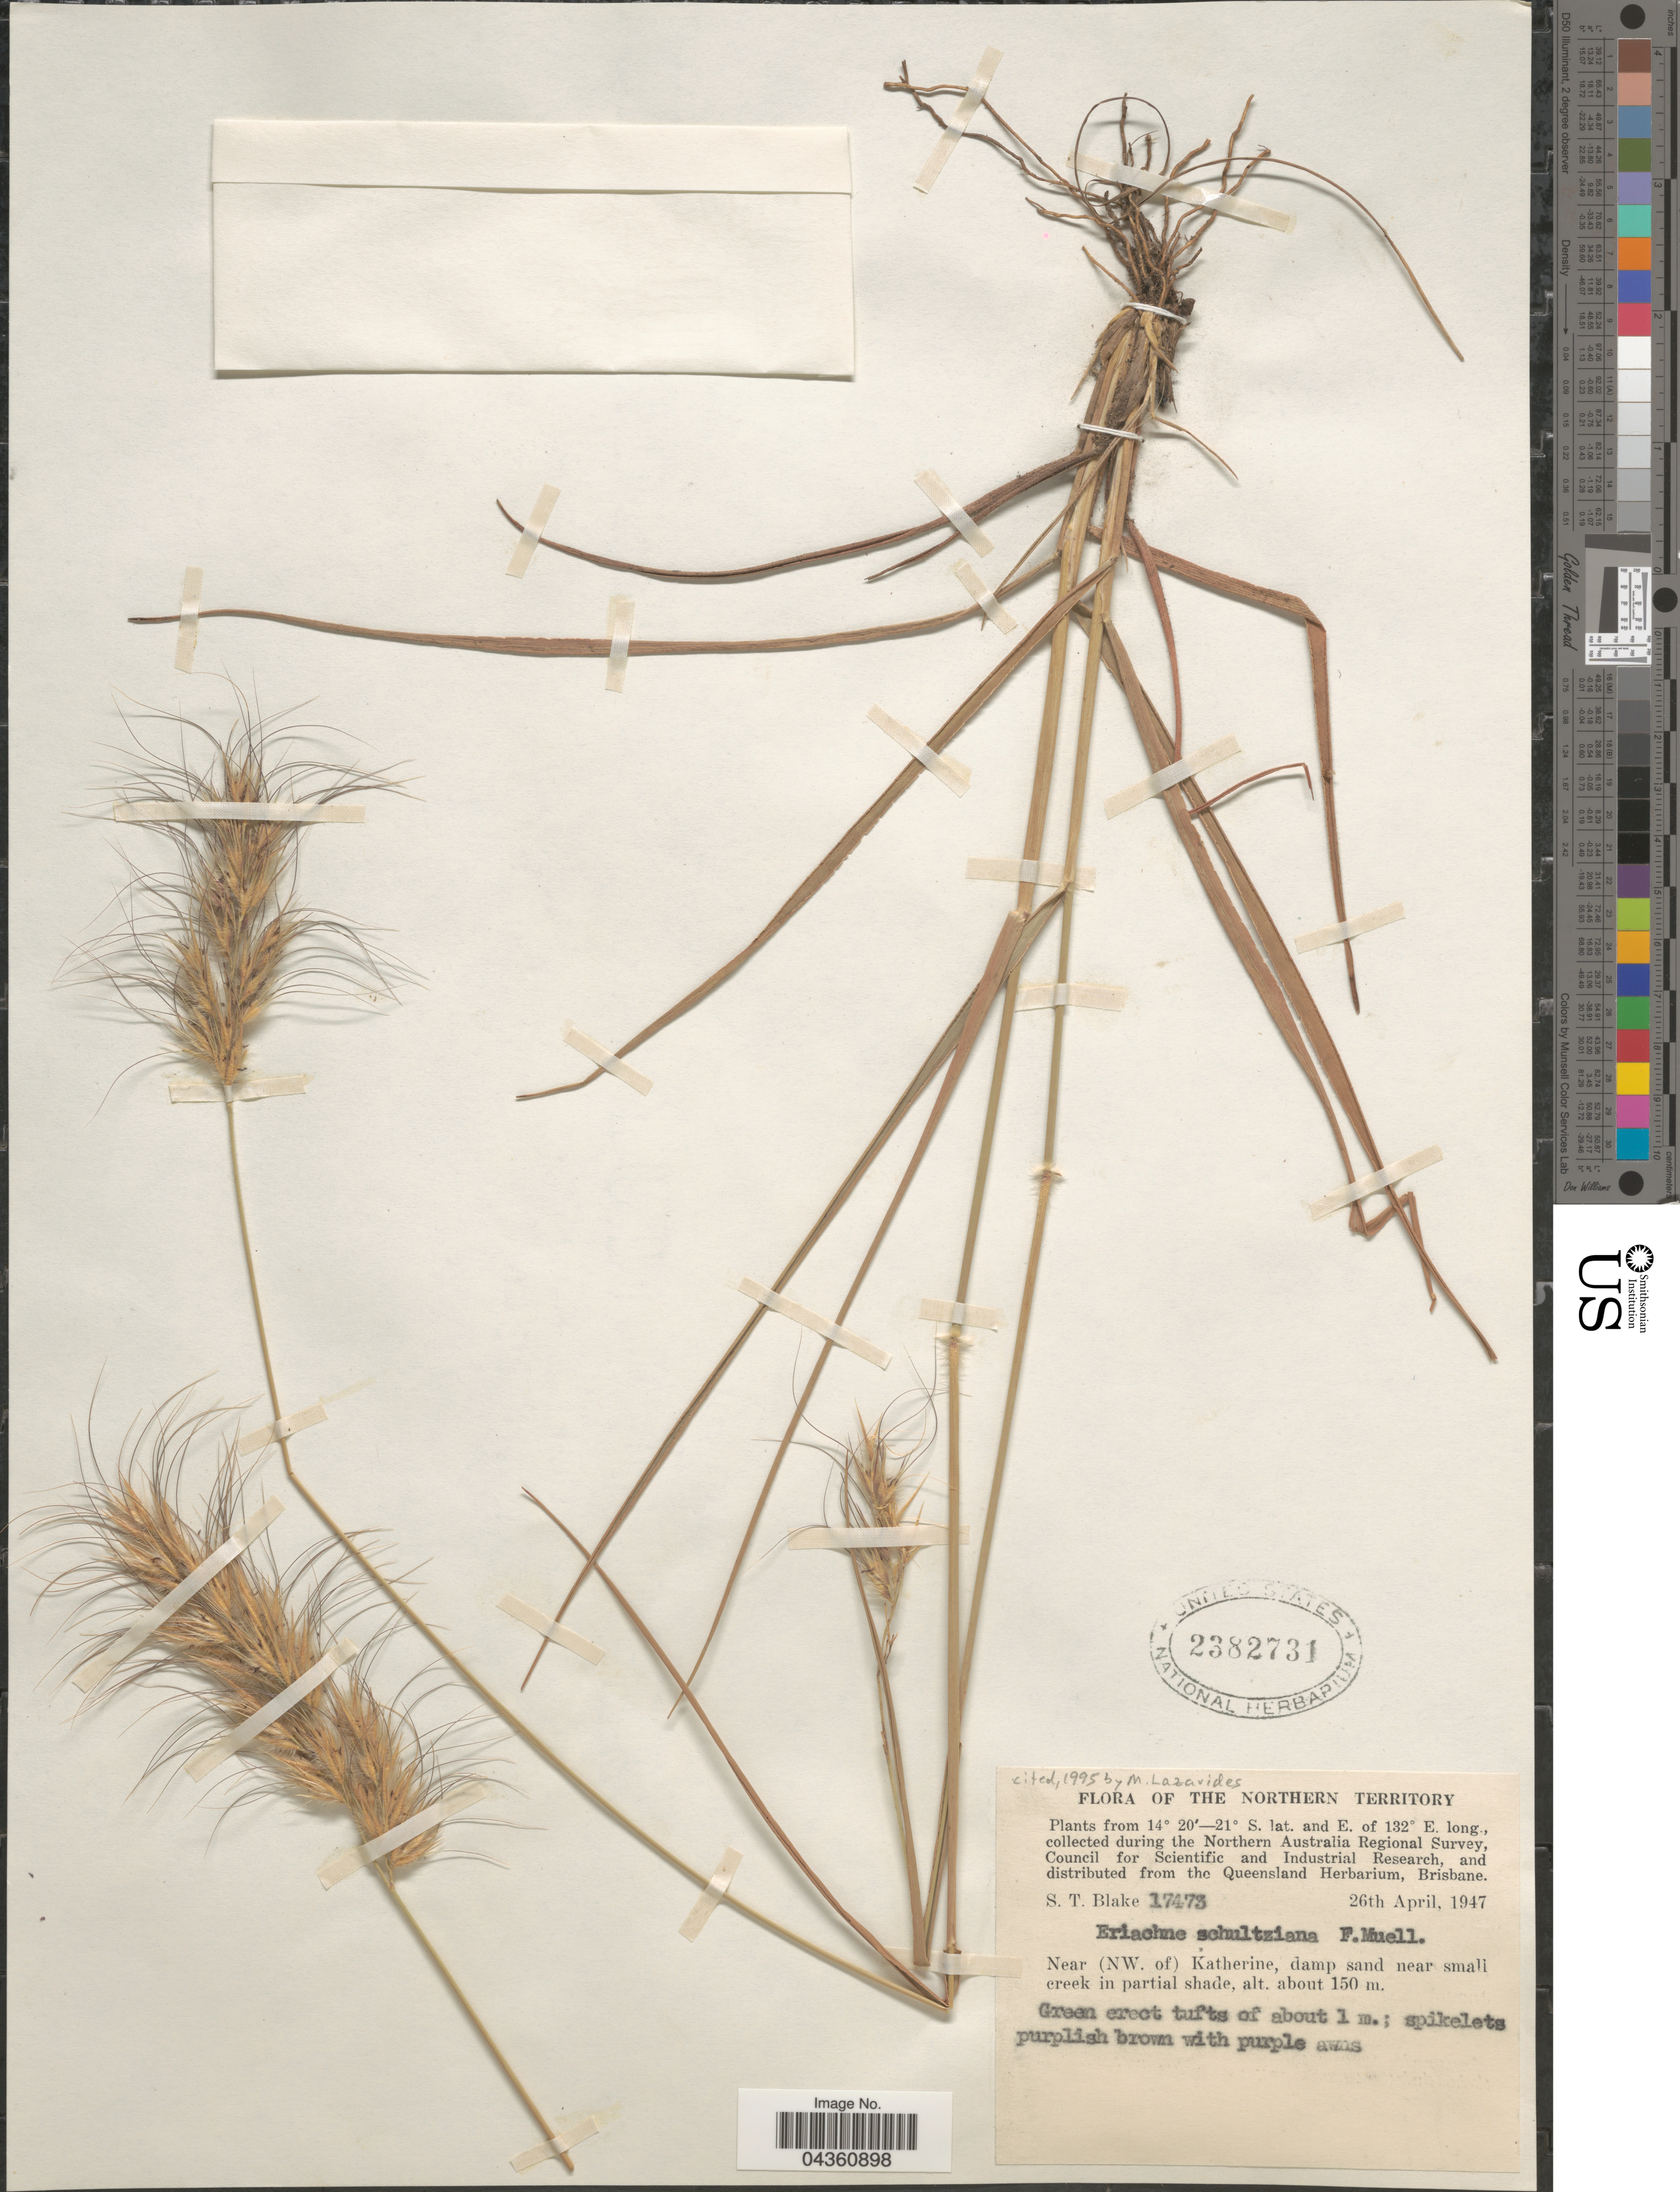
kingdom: Plantae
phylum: Tracheophyta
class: Liliopsida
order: Poales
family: Poaceae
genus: Eriachne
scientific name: Eriachne schultziana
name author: F. Muell.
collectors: S. T. Blake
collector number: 17473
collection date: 1947-04-26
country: Australia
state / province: Northern Territory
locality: The Northern Australia Regional Survey. Near (NW. of) Katherine.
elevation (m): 150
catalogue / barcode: US 2382731